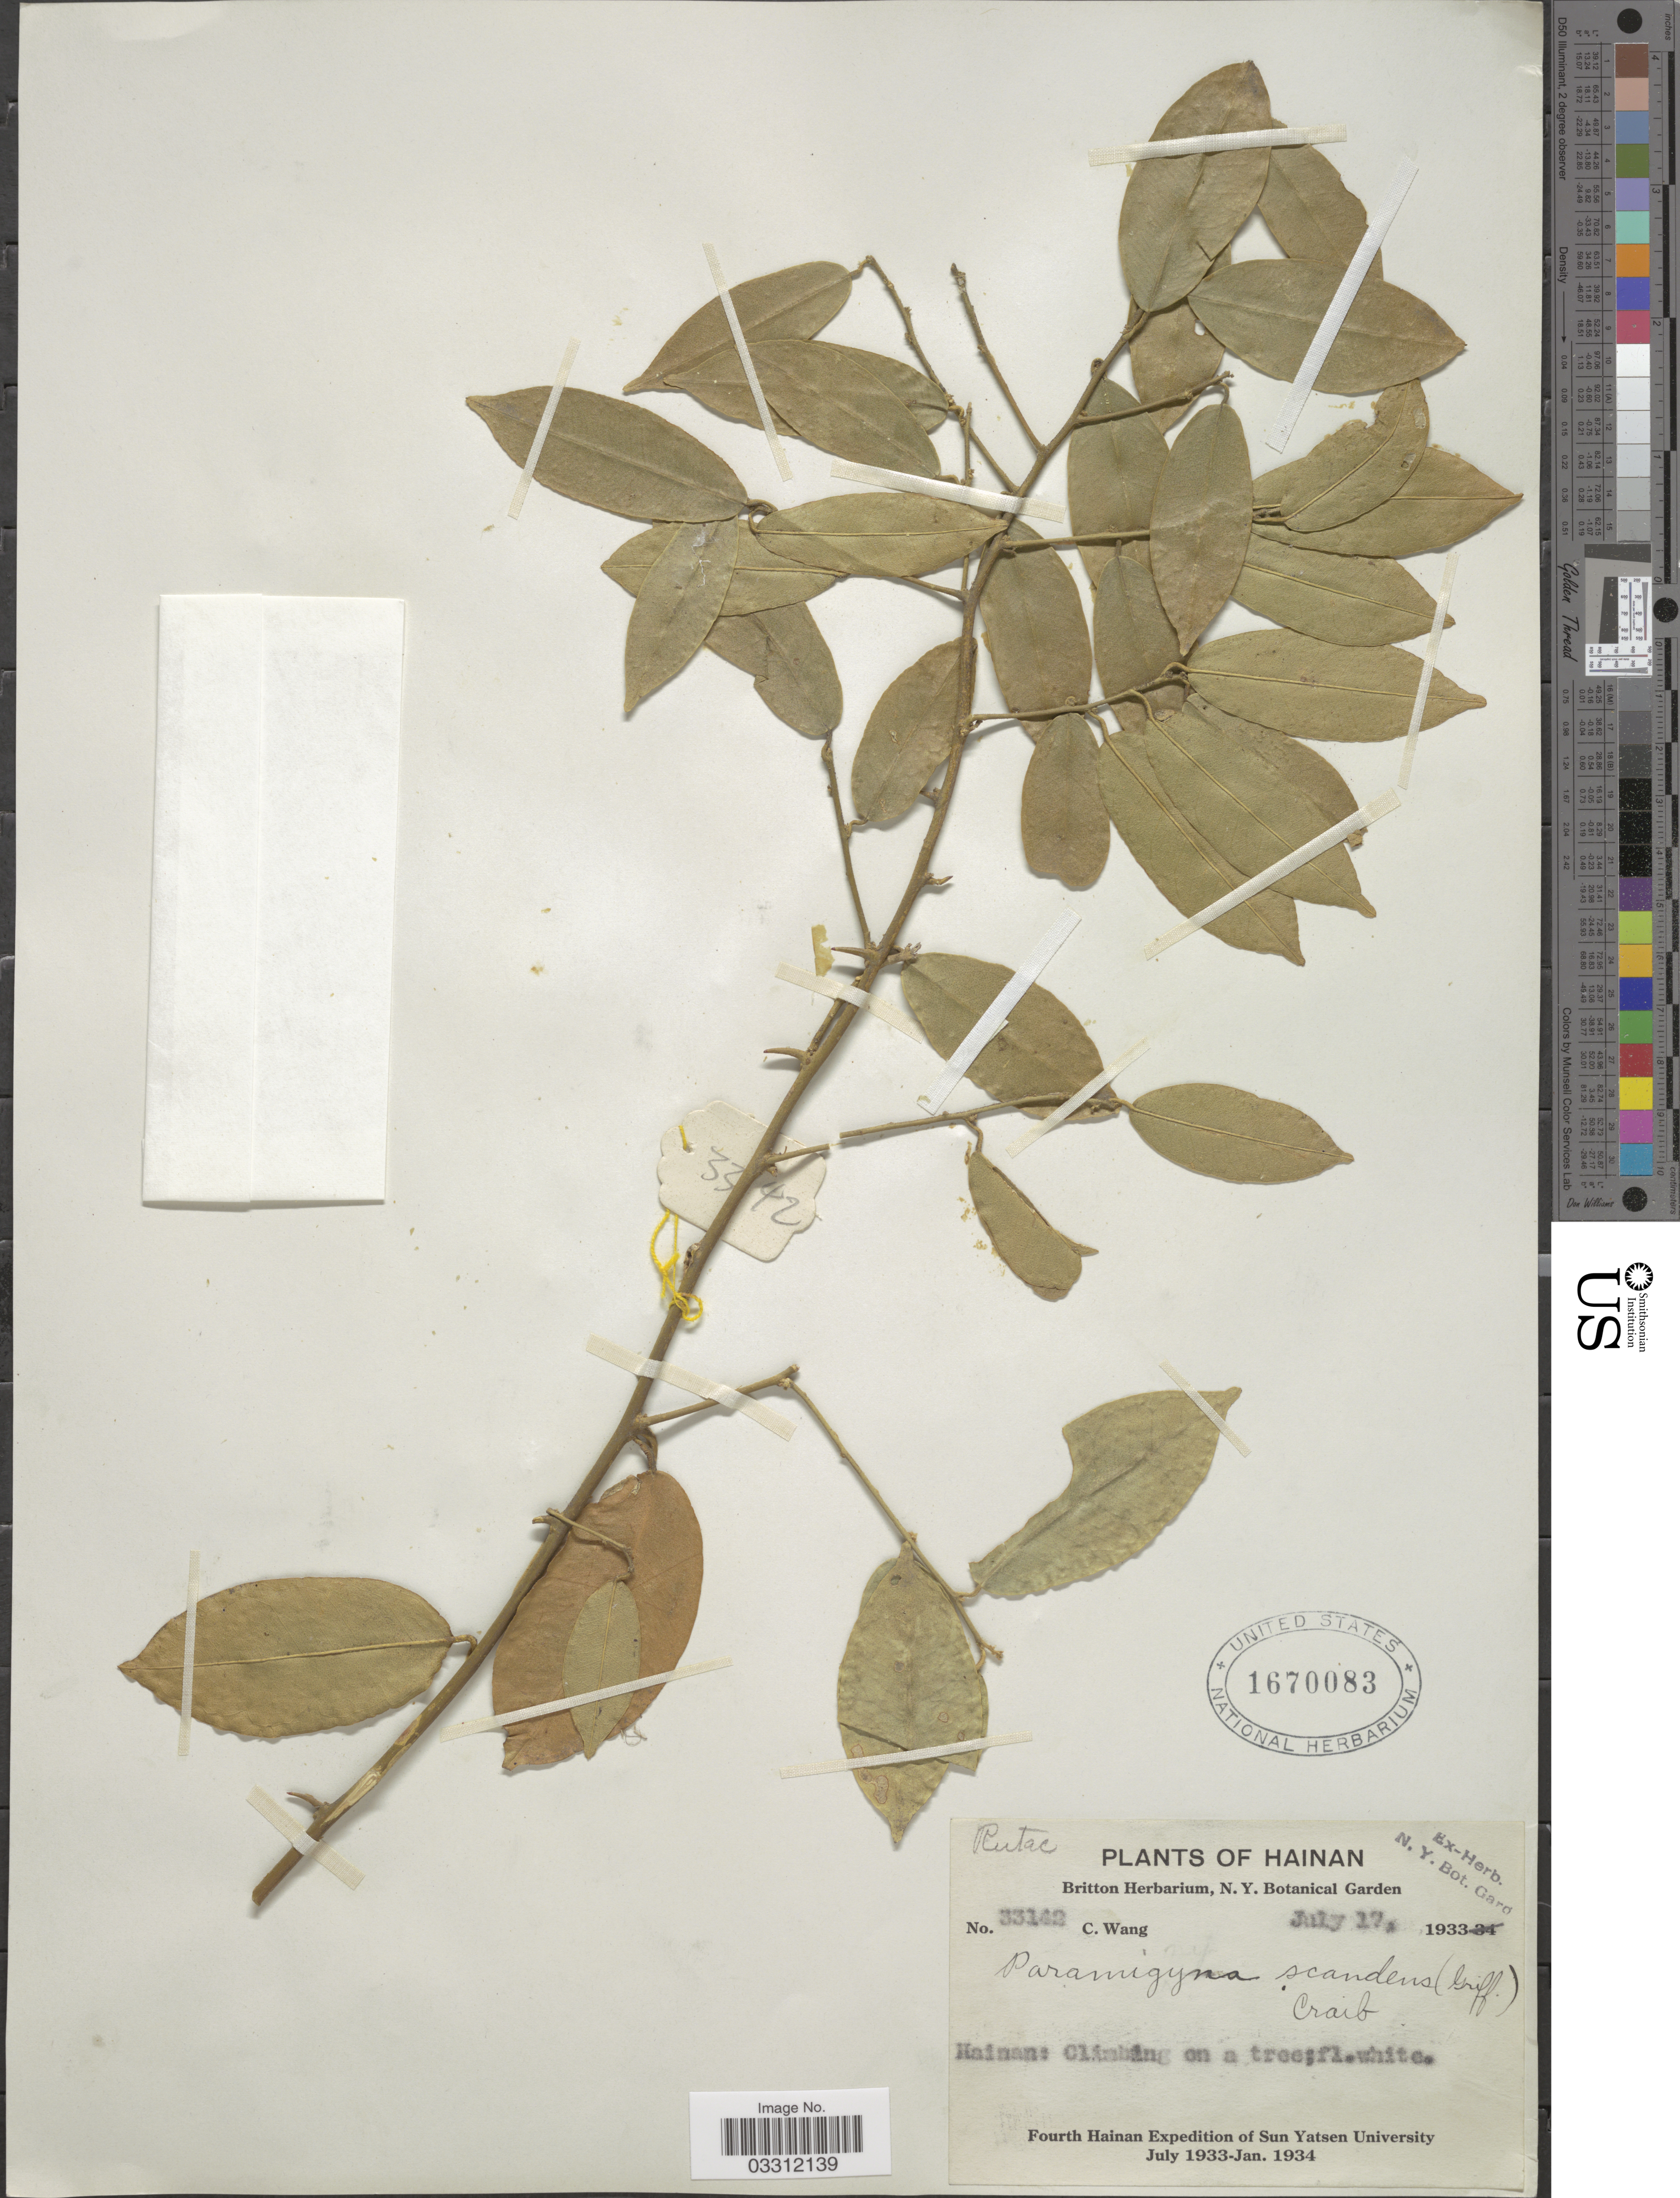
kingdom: Plantae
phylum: Tracheophyta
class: Magnoliopsida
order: Sapindales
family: Rutaceae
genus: Paramignya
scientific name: Paramignya scandens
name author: Craib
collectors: C. Wang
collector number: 33142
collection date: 1933-07-17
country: China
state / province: Hainan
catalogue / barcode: US 1670083